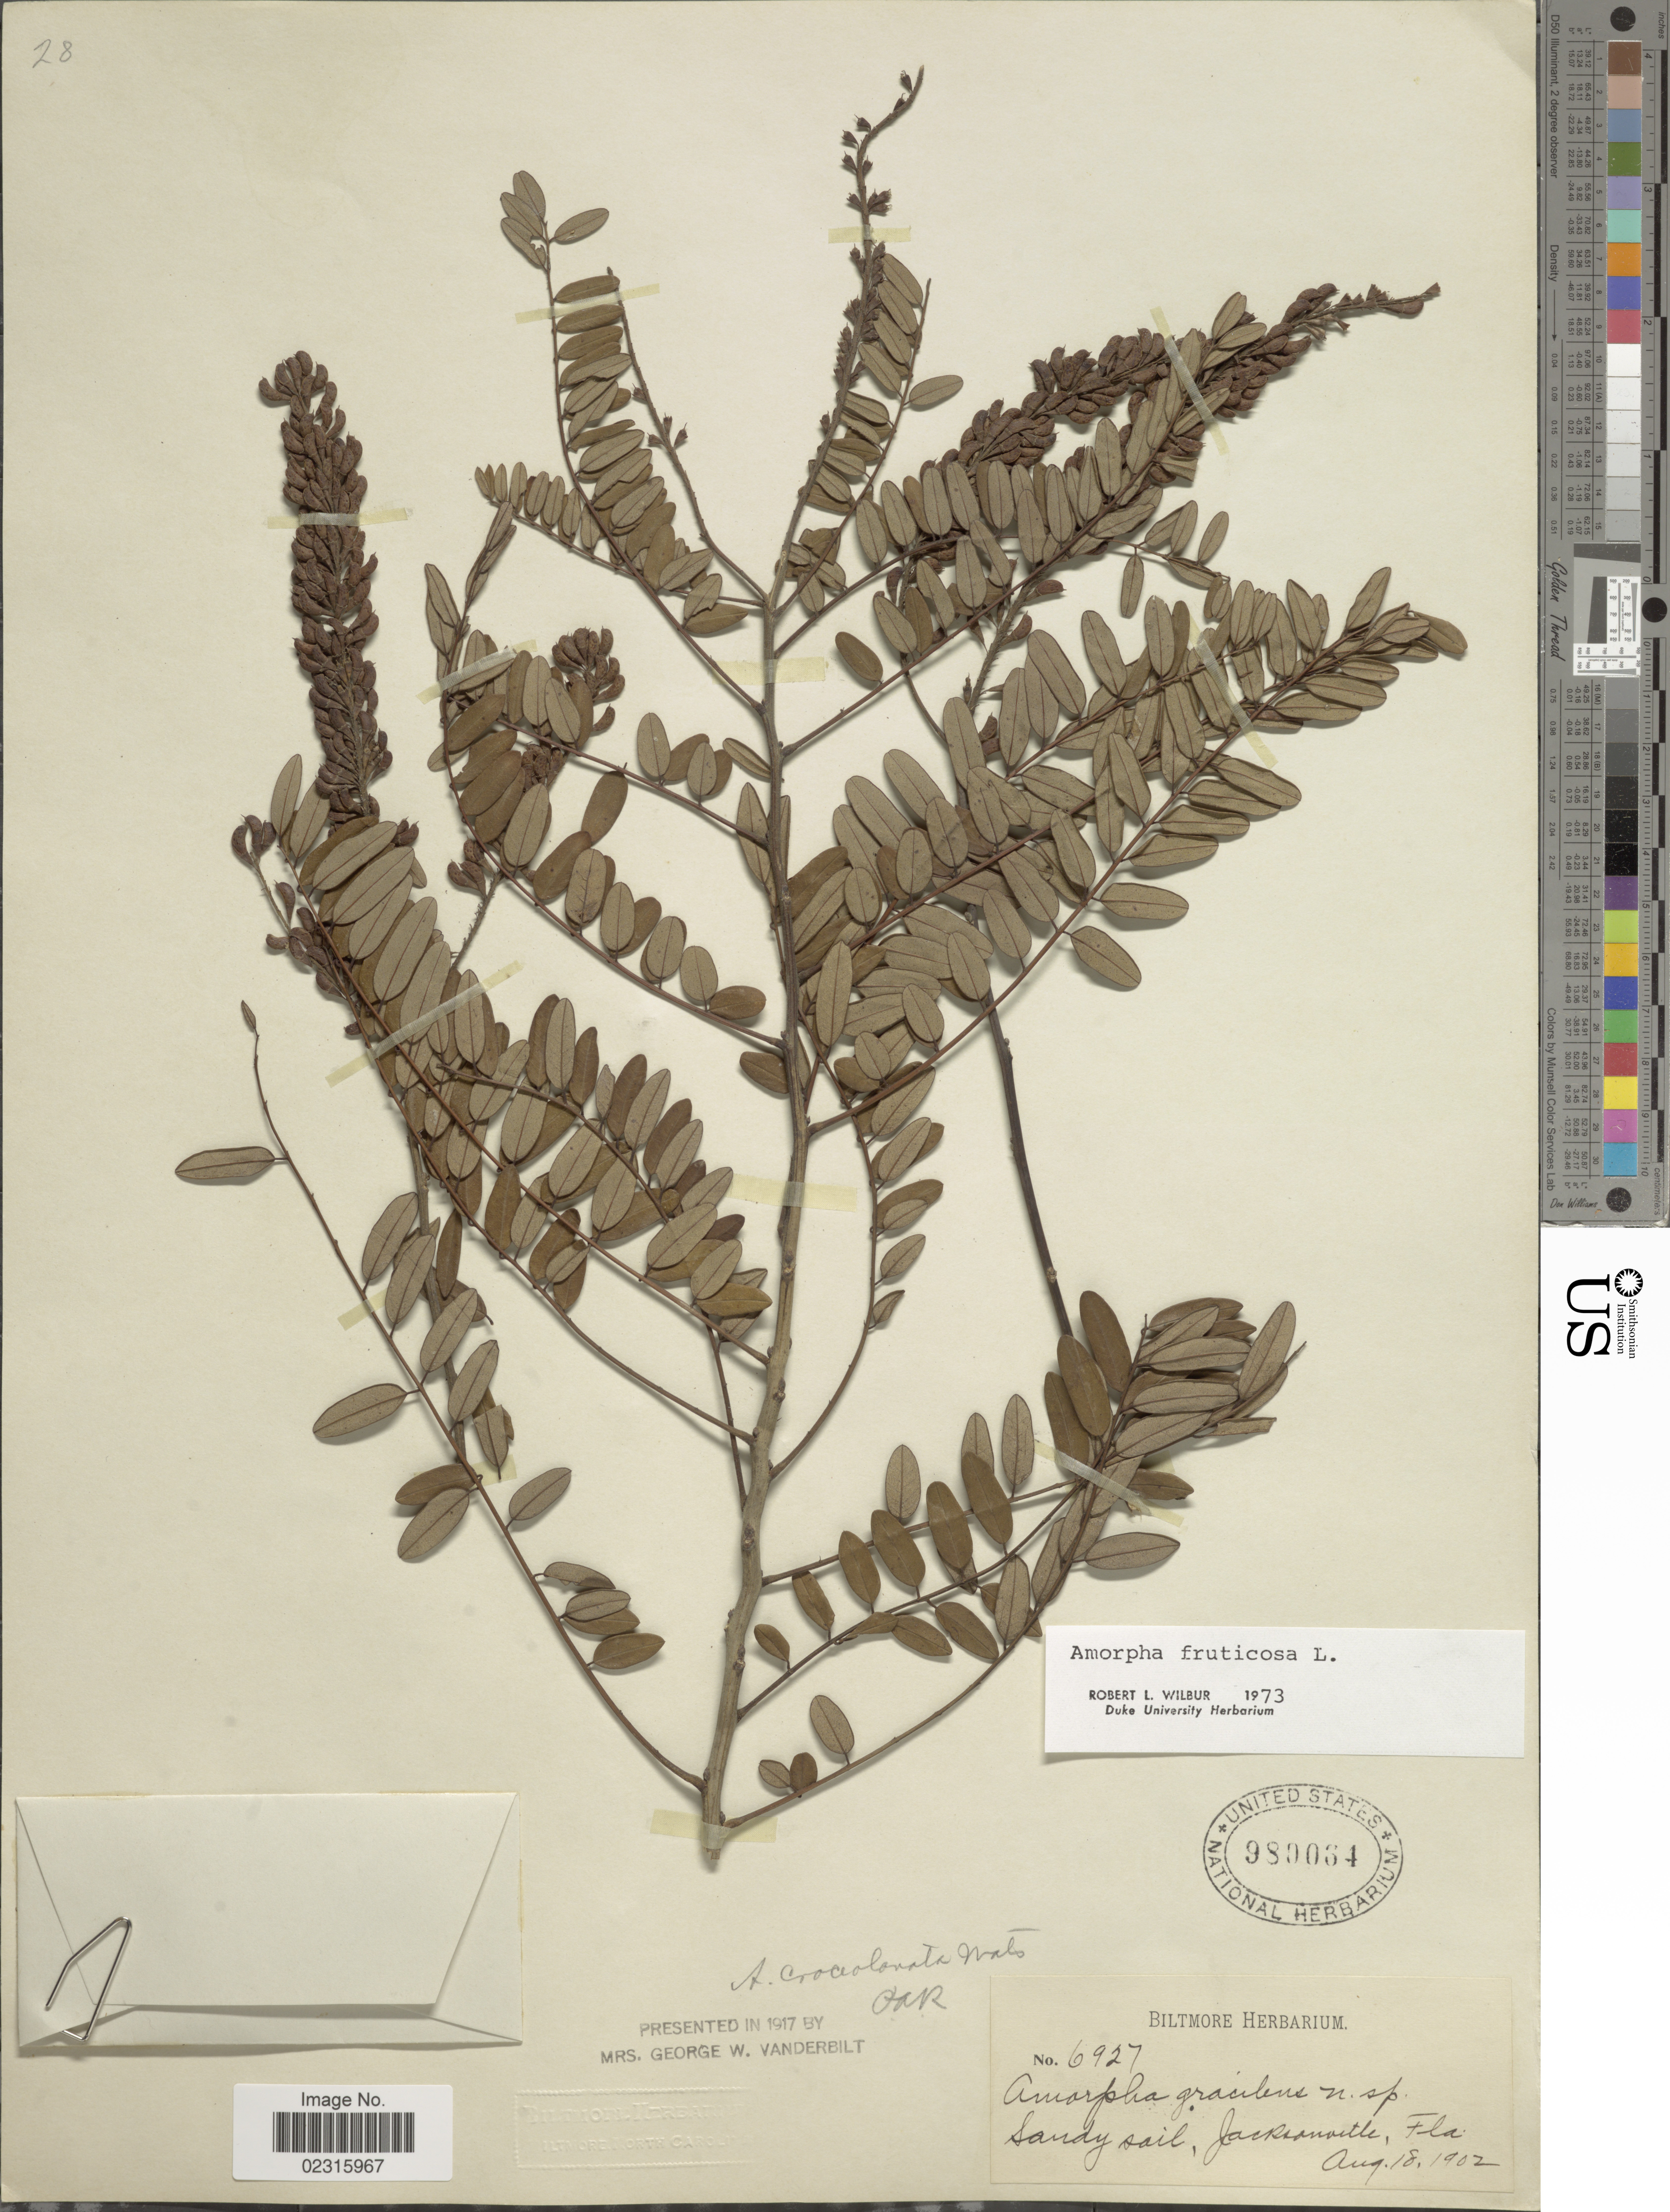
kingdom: Plantae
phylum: Tracheophyta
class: Magnoliopsida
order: Fabales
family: Fabaceae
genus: Amorpha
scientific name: Amorpha fruticosa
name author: L.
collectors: ex herb. Biltmore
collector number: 6927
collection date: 1902-08-18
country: United States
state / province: Florida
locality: Jacksonville.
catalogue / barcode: US 980064